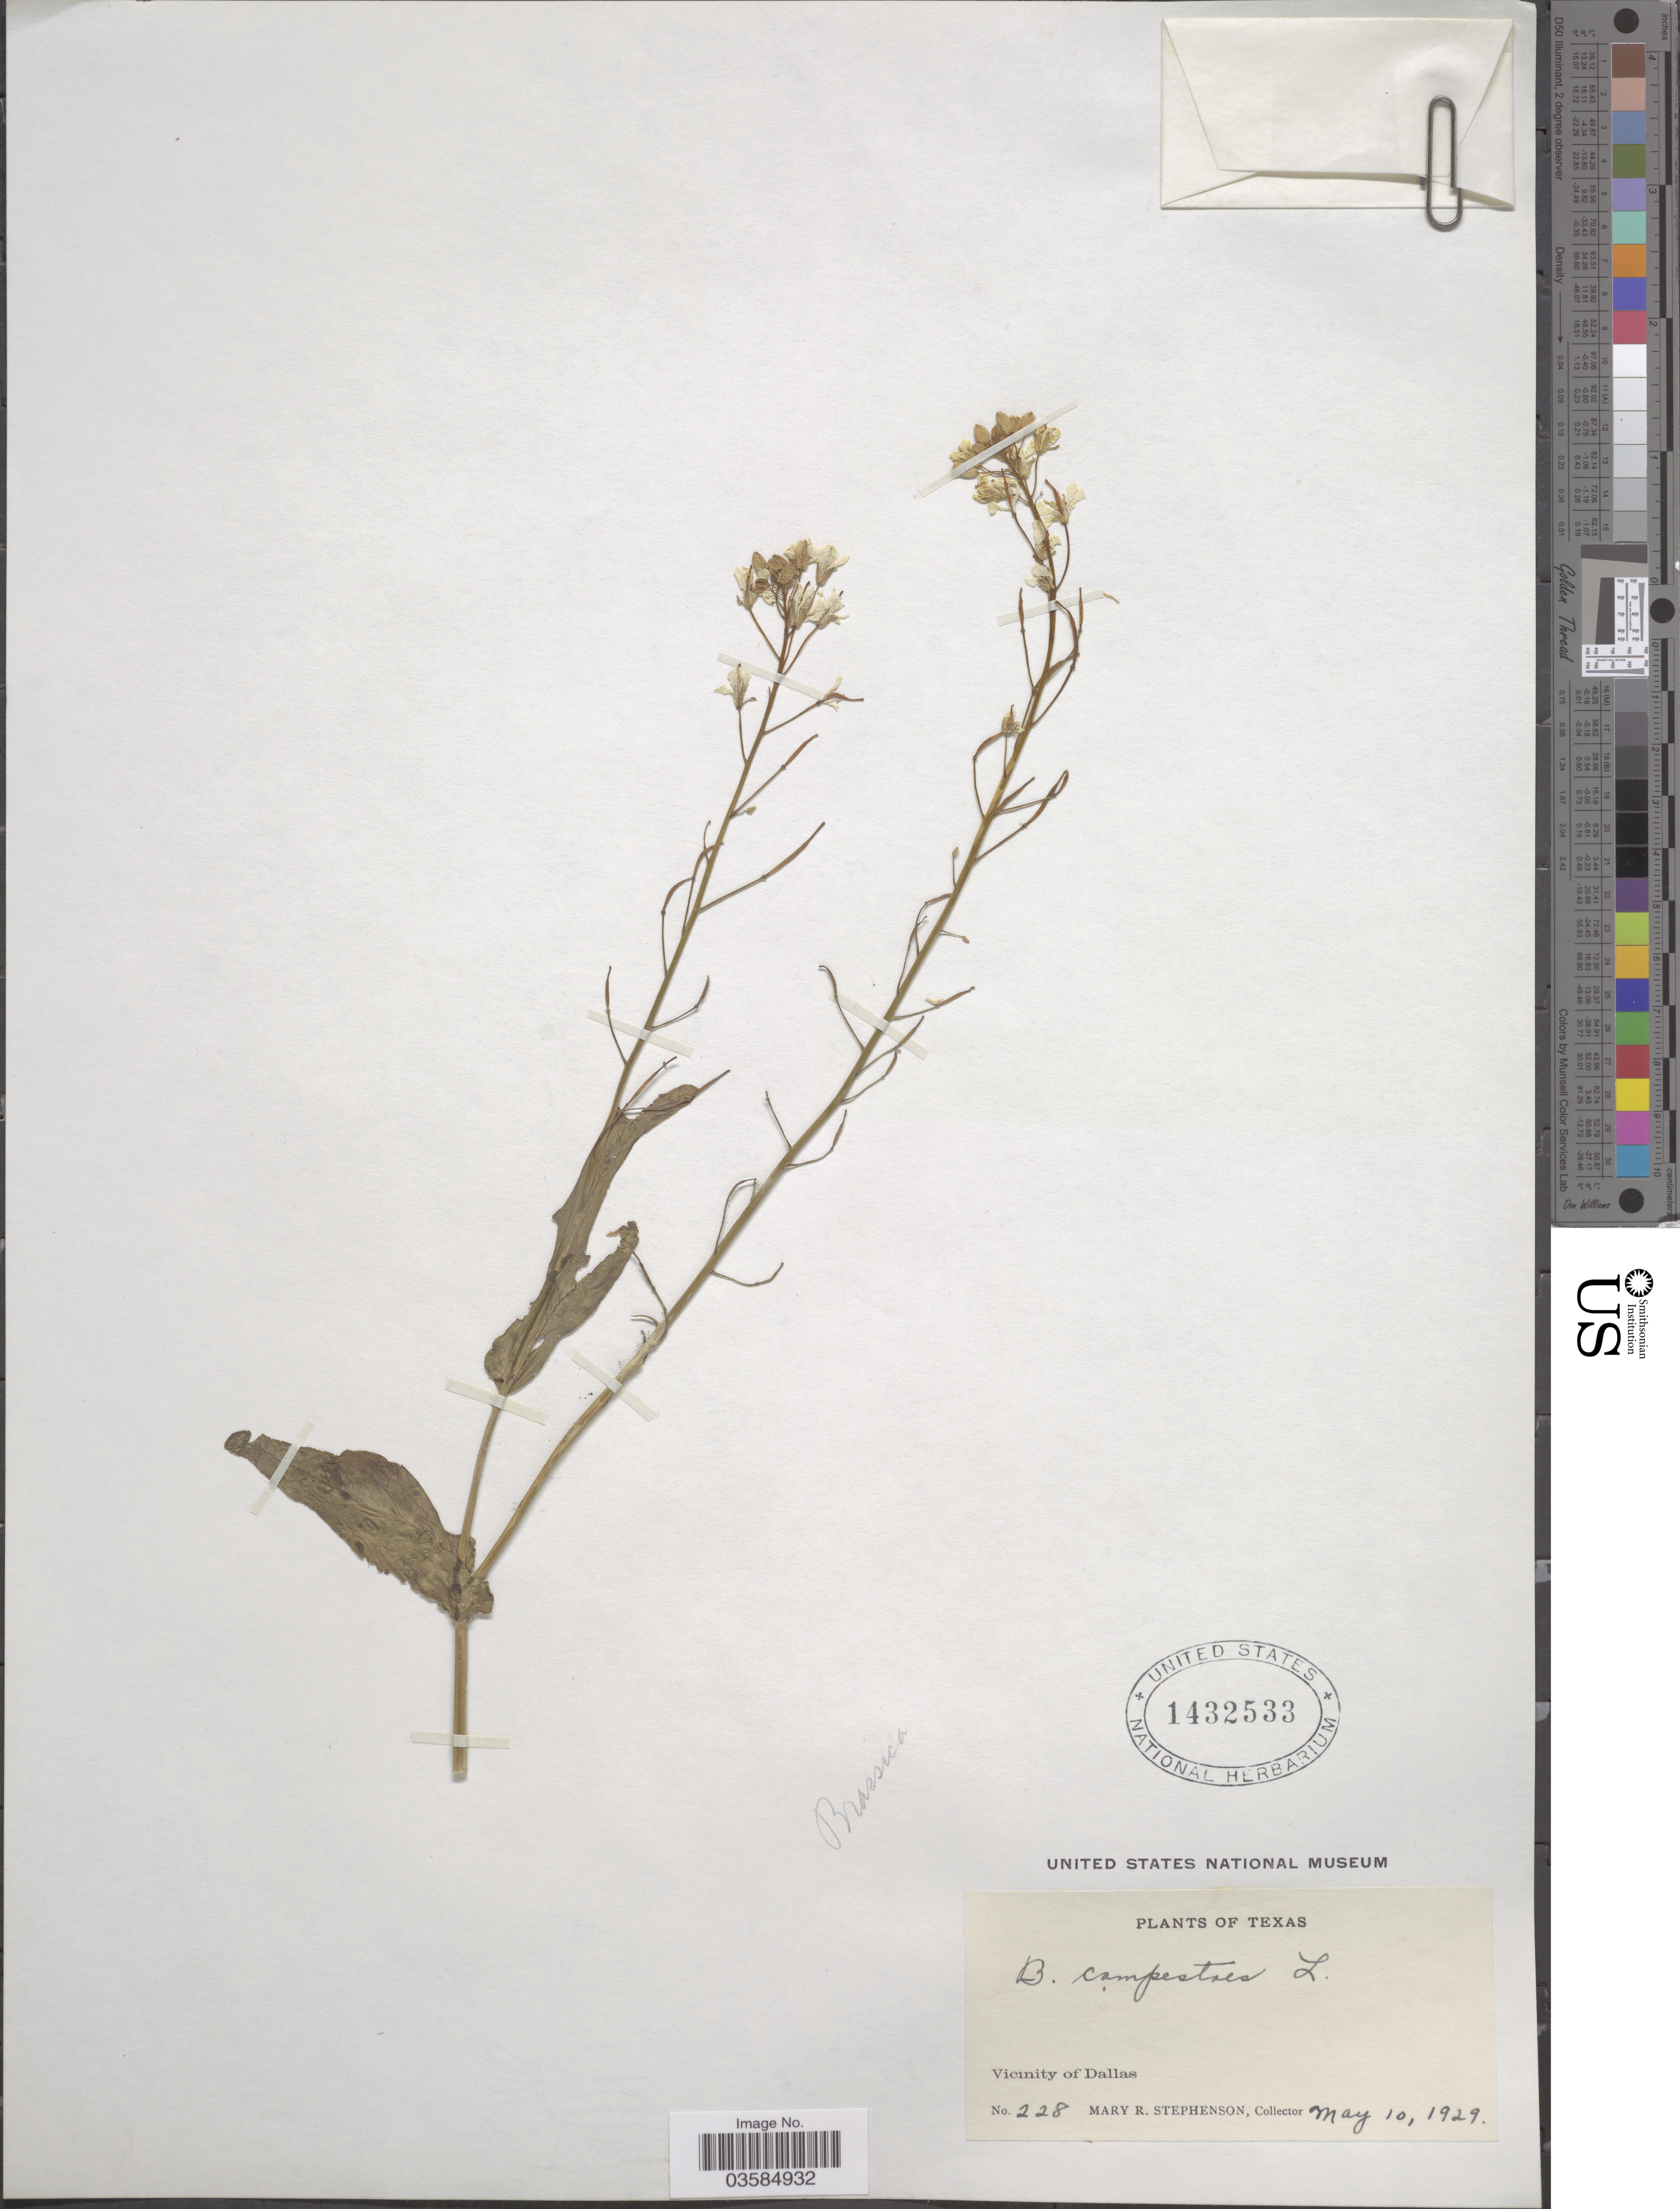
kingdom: Plantae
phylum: Tracheophyta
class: Magnoliopsida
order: Brassicales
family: Brassicaceae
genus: Brassica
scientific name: Brassica campestris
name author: L.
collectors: M. Stephenson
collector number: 228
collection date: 1929-05-10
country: United States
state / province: Texas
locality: Vicinity of Dallas.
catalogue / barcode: US 1432533